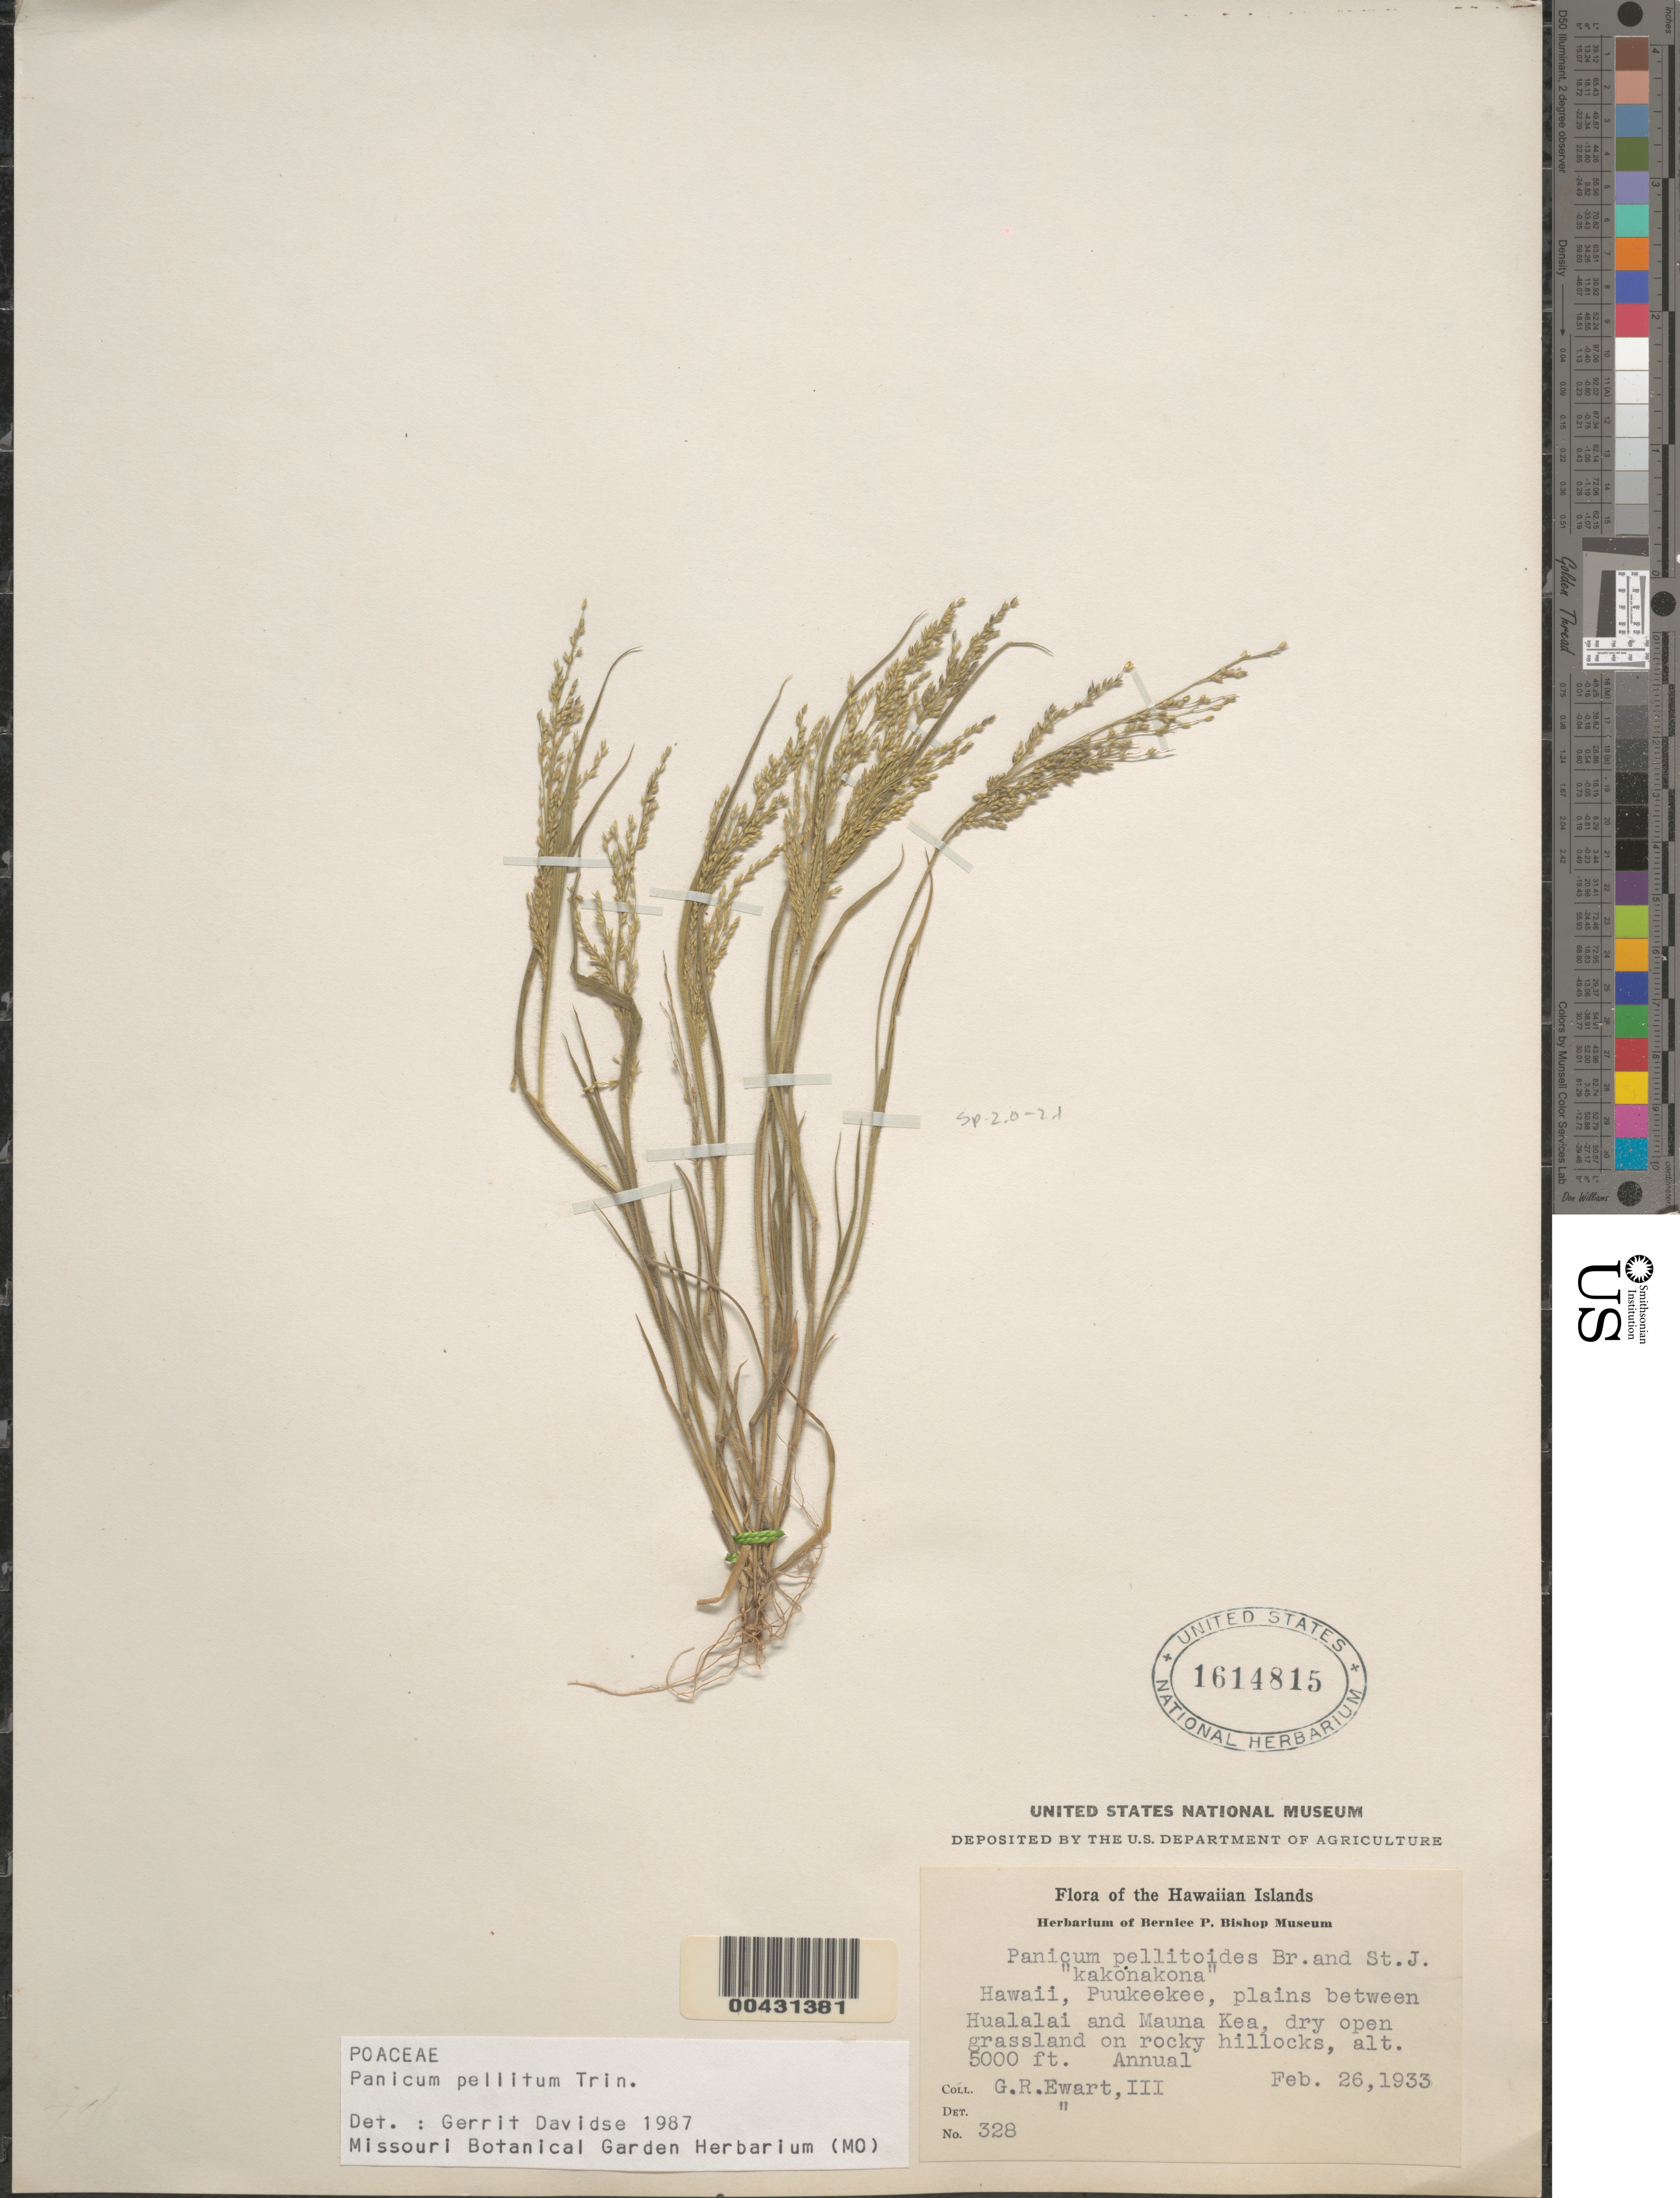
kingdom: Plantae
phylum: Tracheophyta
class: Liliopsida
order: Poales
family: Poaceae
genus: Panicum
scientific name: Panicum pellitum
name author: Trin.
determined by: Davidse, Gerrit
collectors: G. Ewart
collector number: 328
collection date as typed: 26 Feb 1933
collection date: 1933-02-26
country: United States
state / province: Hawaii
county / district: Hawaii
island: Hawaii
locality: Puu Keekee, plains between Hualalai and Mauna Kea, dry open grassland on rocky hillocks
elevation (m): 1524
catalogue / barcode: US 1614815